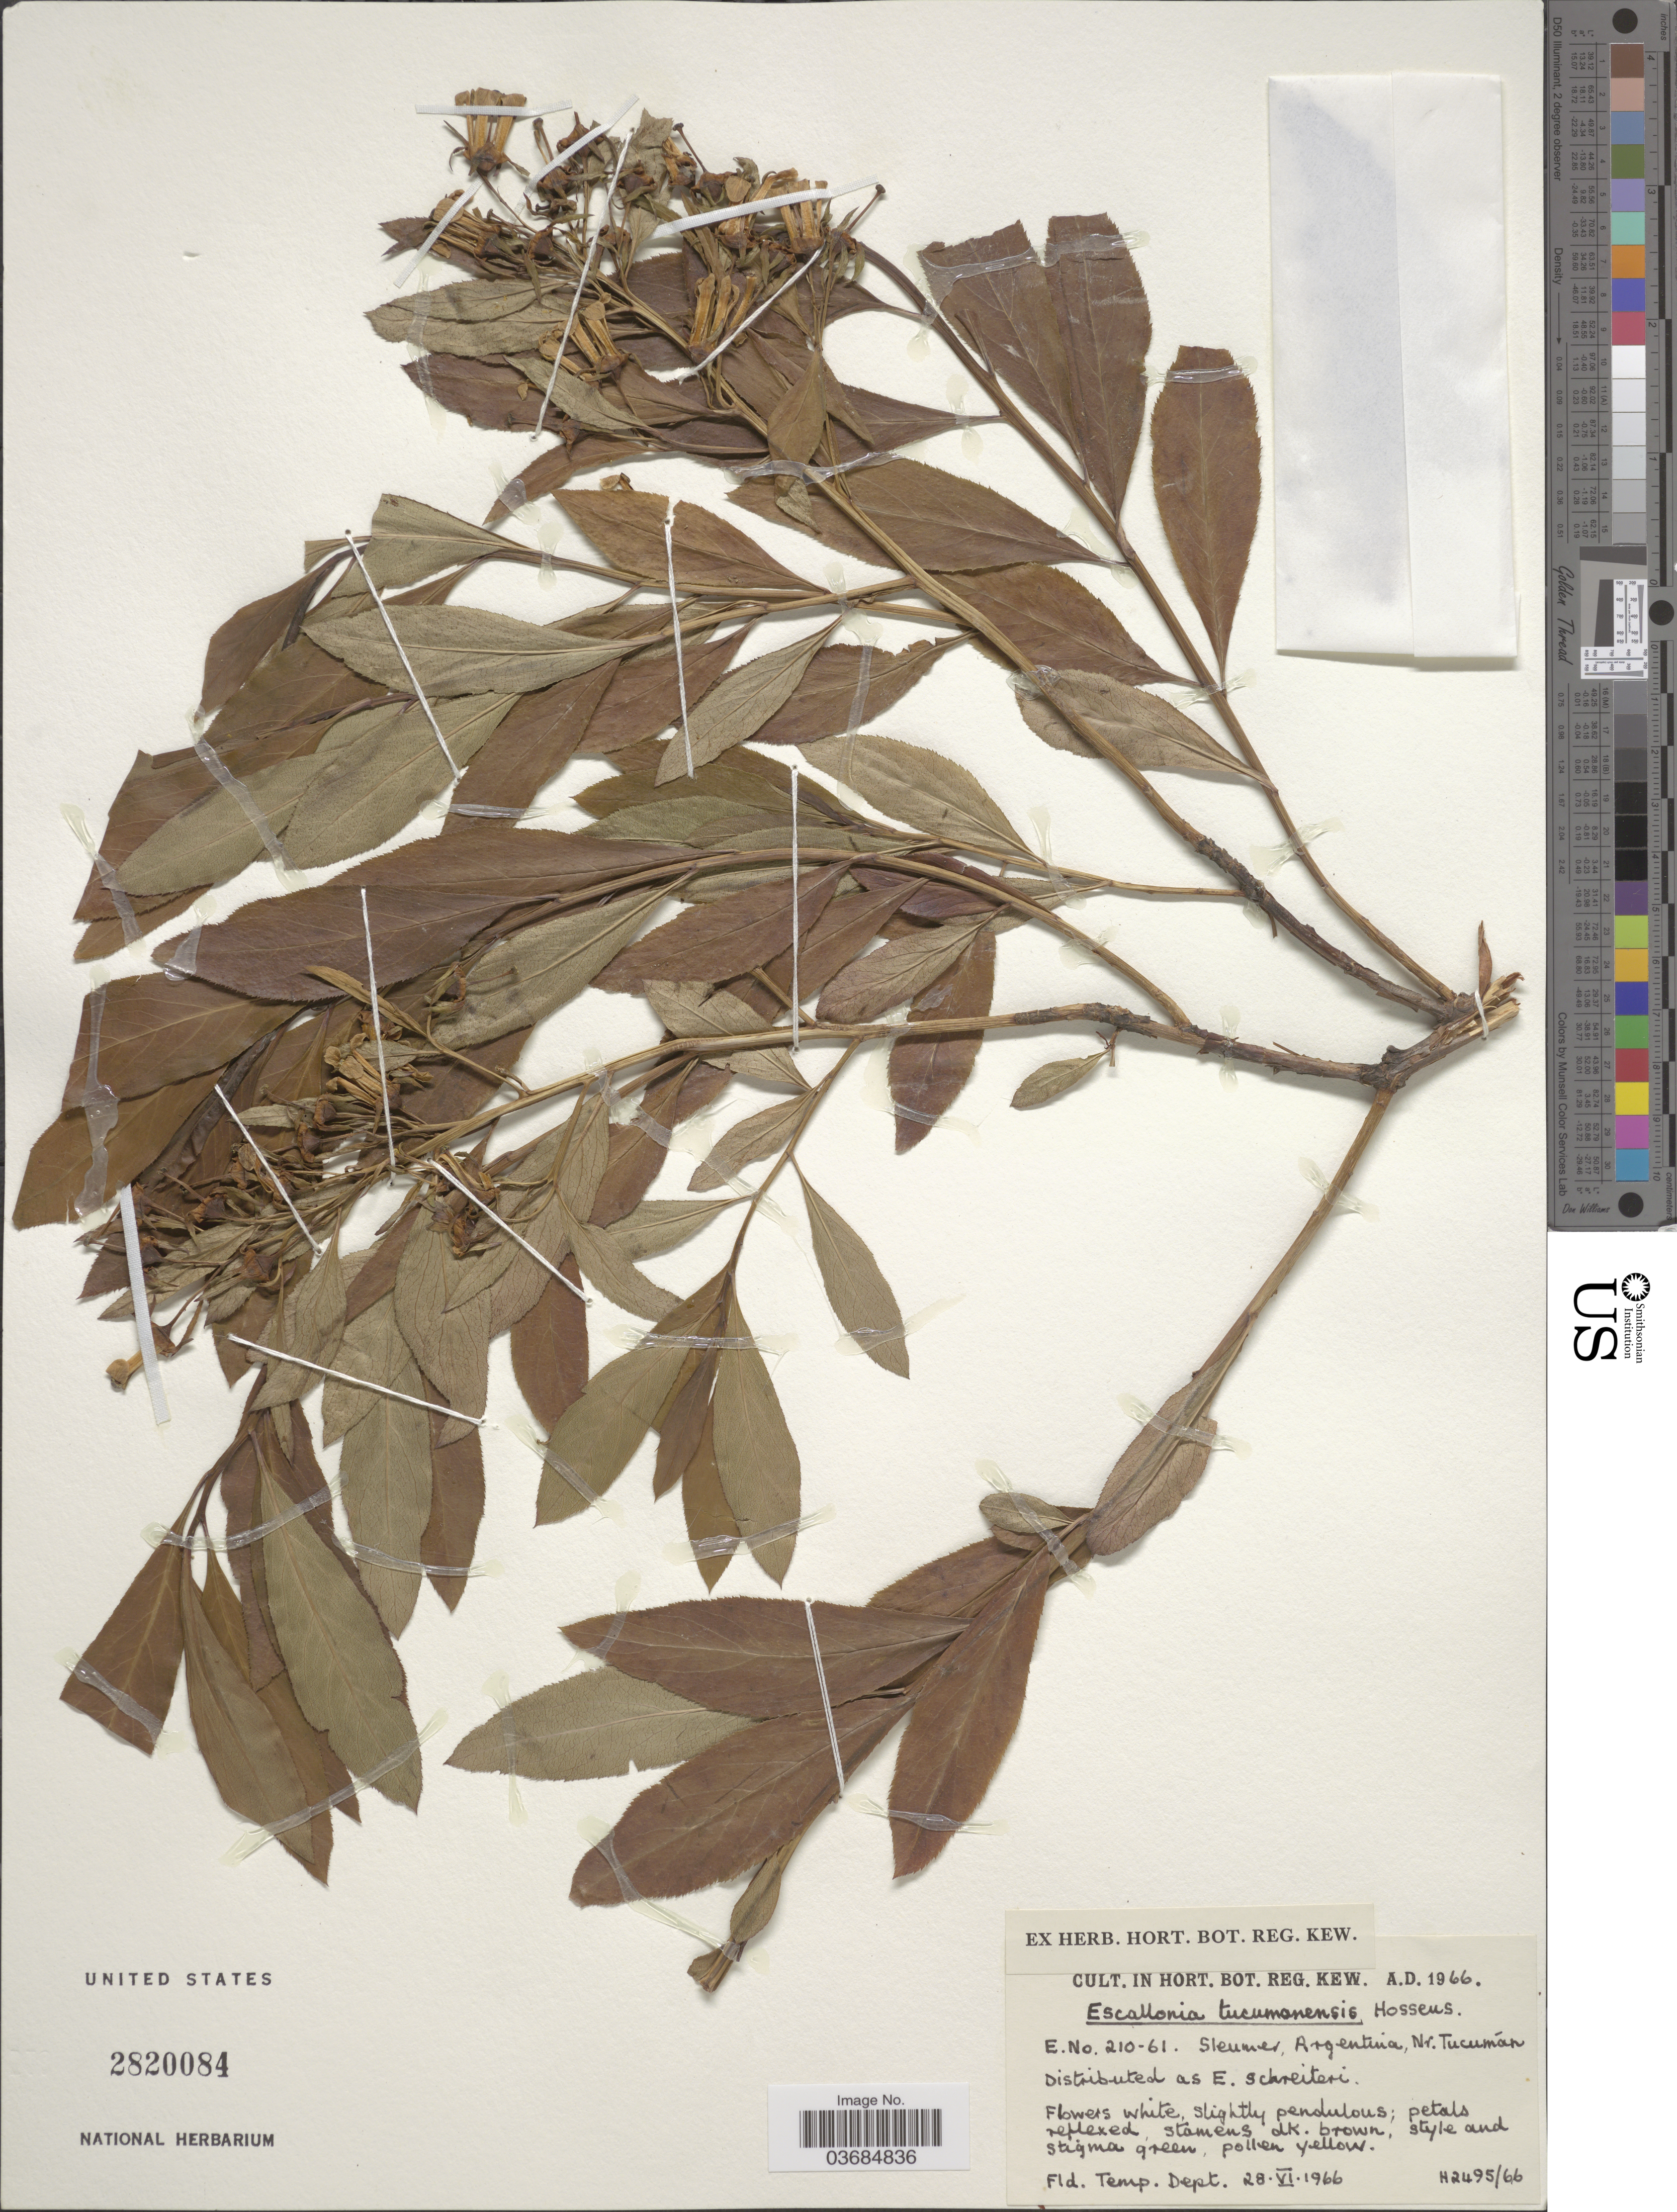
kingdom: Plantae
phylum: Tracheophyta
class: Magnoliopsida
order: Escalloniales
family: Escalloniaceae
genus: Escallonia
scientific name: Escallonia tucumanensis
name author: Hosseus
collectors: Sleumer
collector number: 210-61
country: Argentina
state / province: Tucuman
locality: In Hort. Bot. Reg. Kew. A. D. 1966.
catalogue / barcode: US 2820084